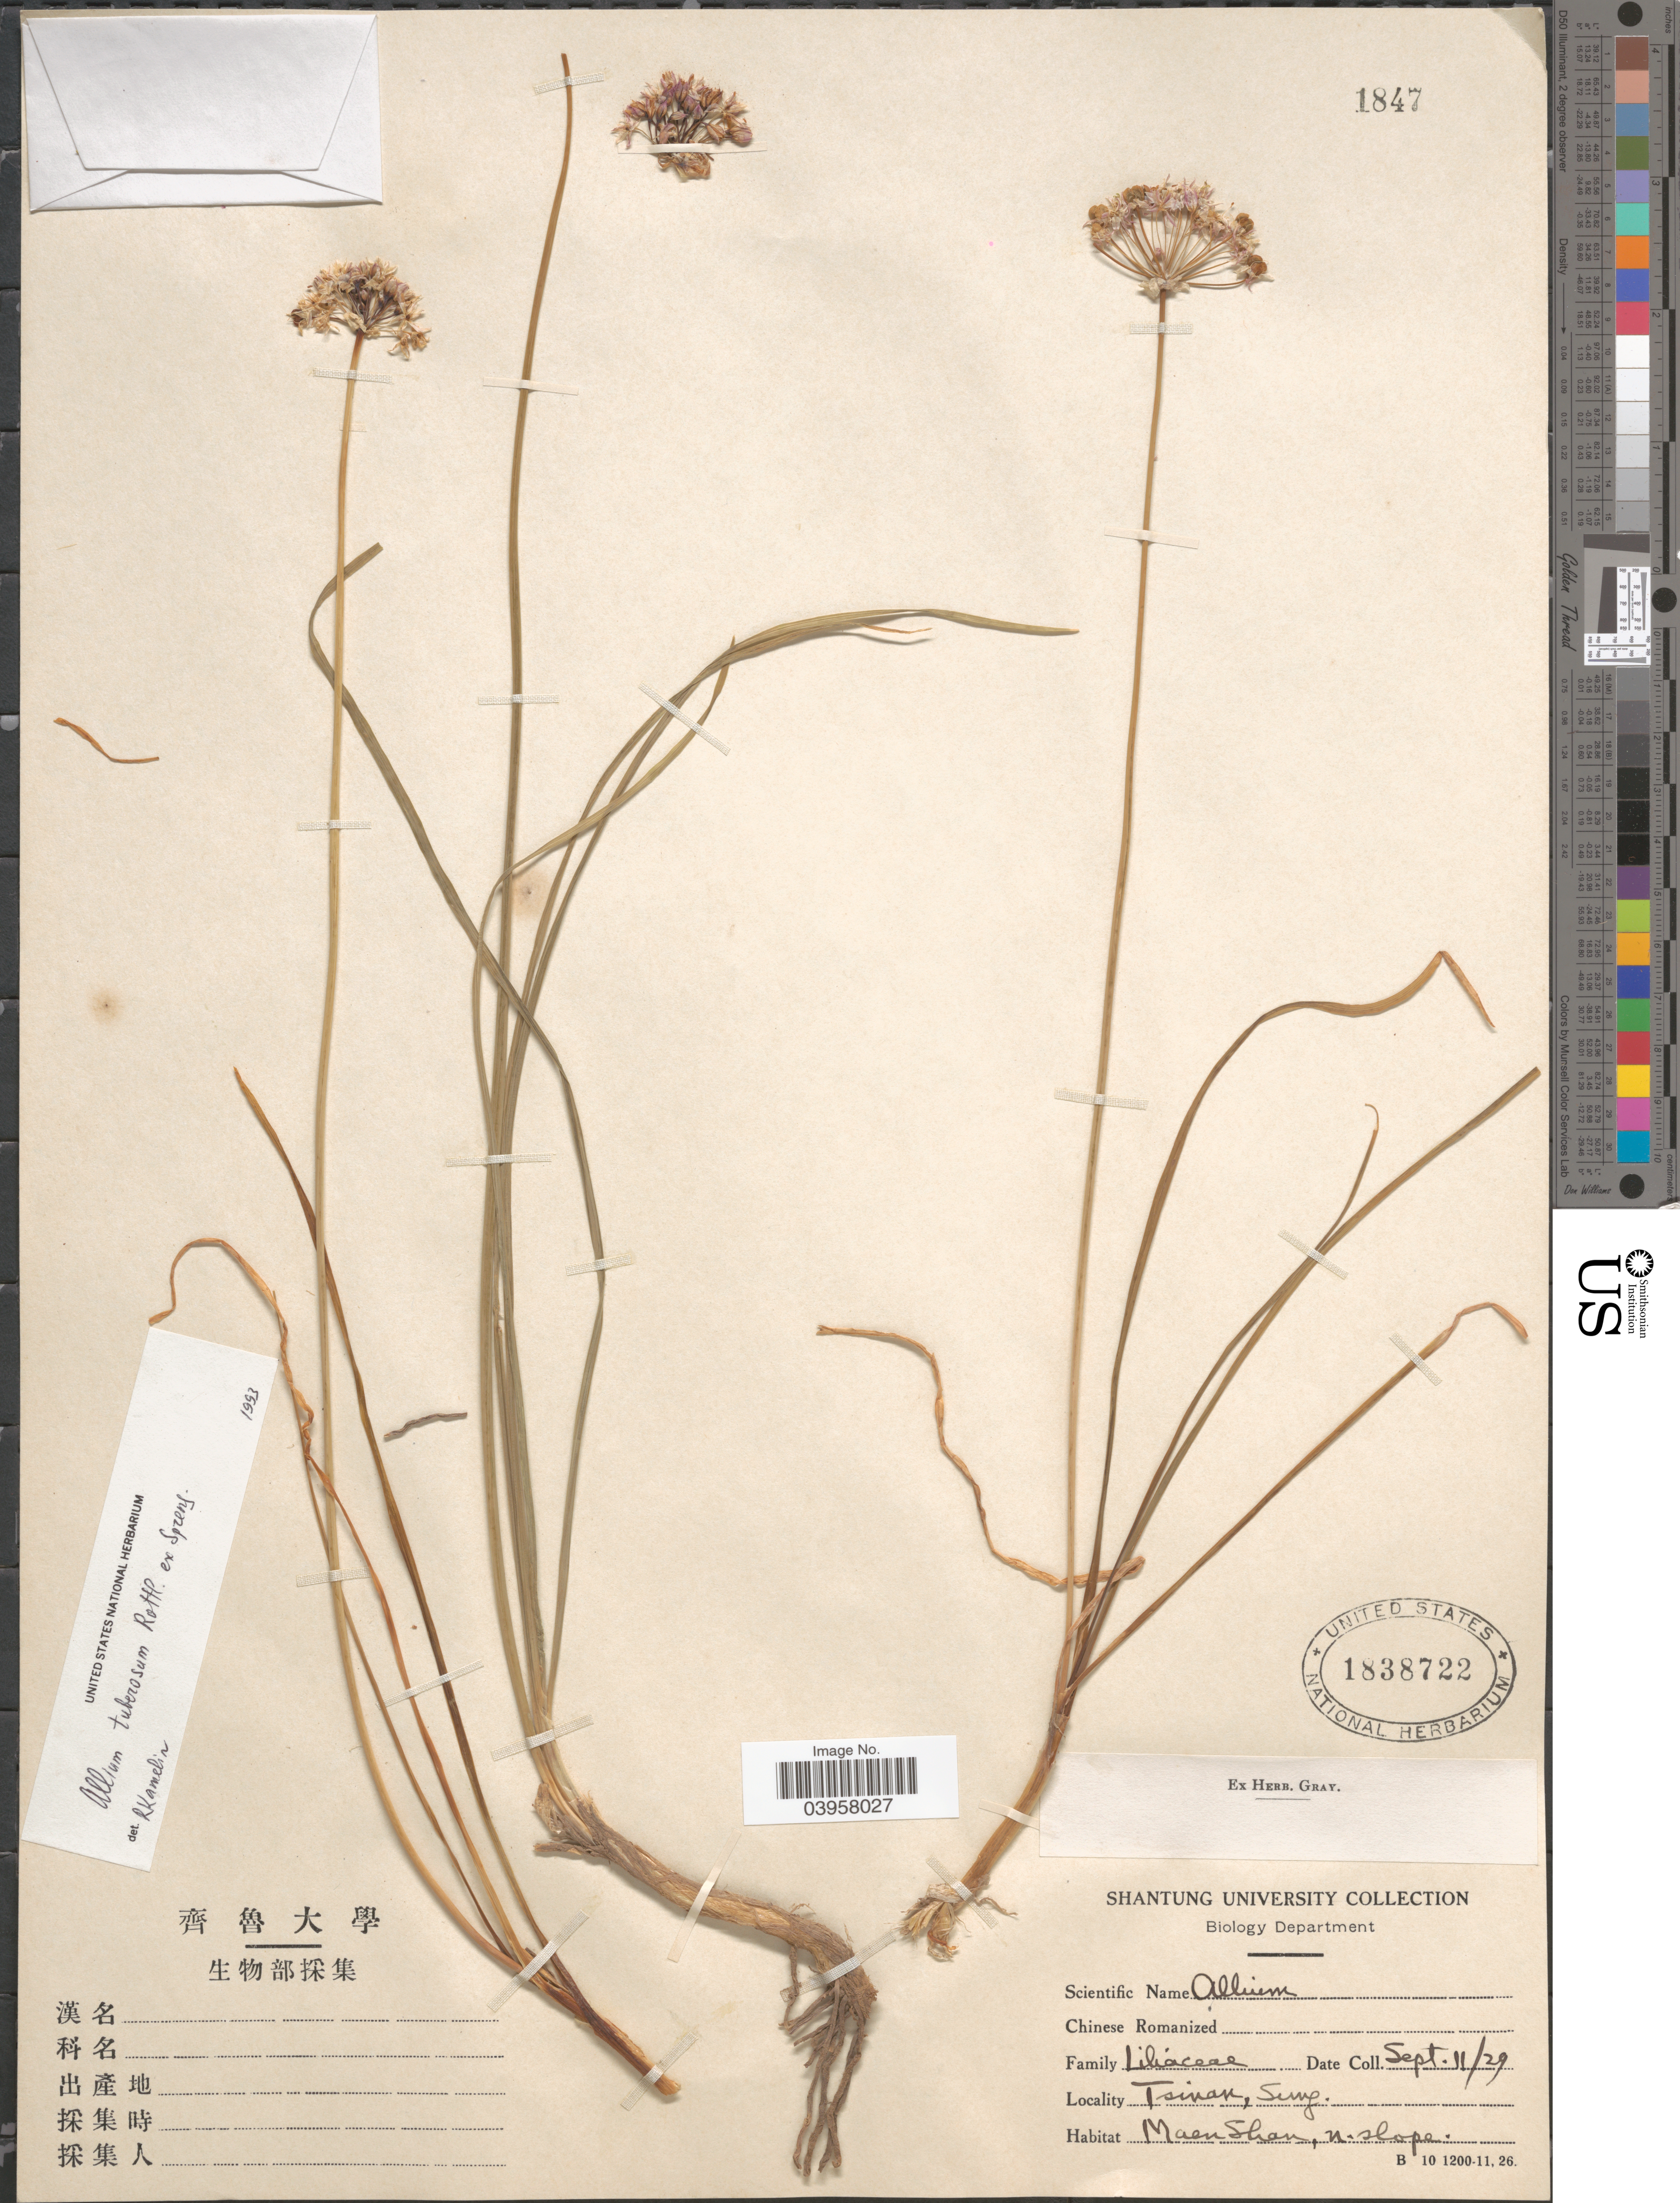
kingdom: Plantae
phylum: Tracheophyta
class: Liliopsida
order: Asparagales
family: Amaryllidaceae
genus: Allium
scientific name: Allium tuberosum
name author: Röttler ex Spreng.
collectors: ex herb. Gray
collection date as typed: Transcribed d/m/y: 11/9/29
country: China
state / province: Shandong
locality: Tsinan, Sung. Maen Shan, n. slope.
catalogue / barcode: US 1838722